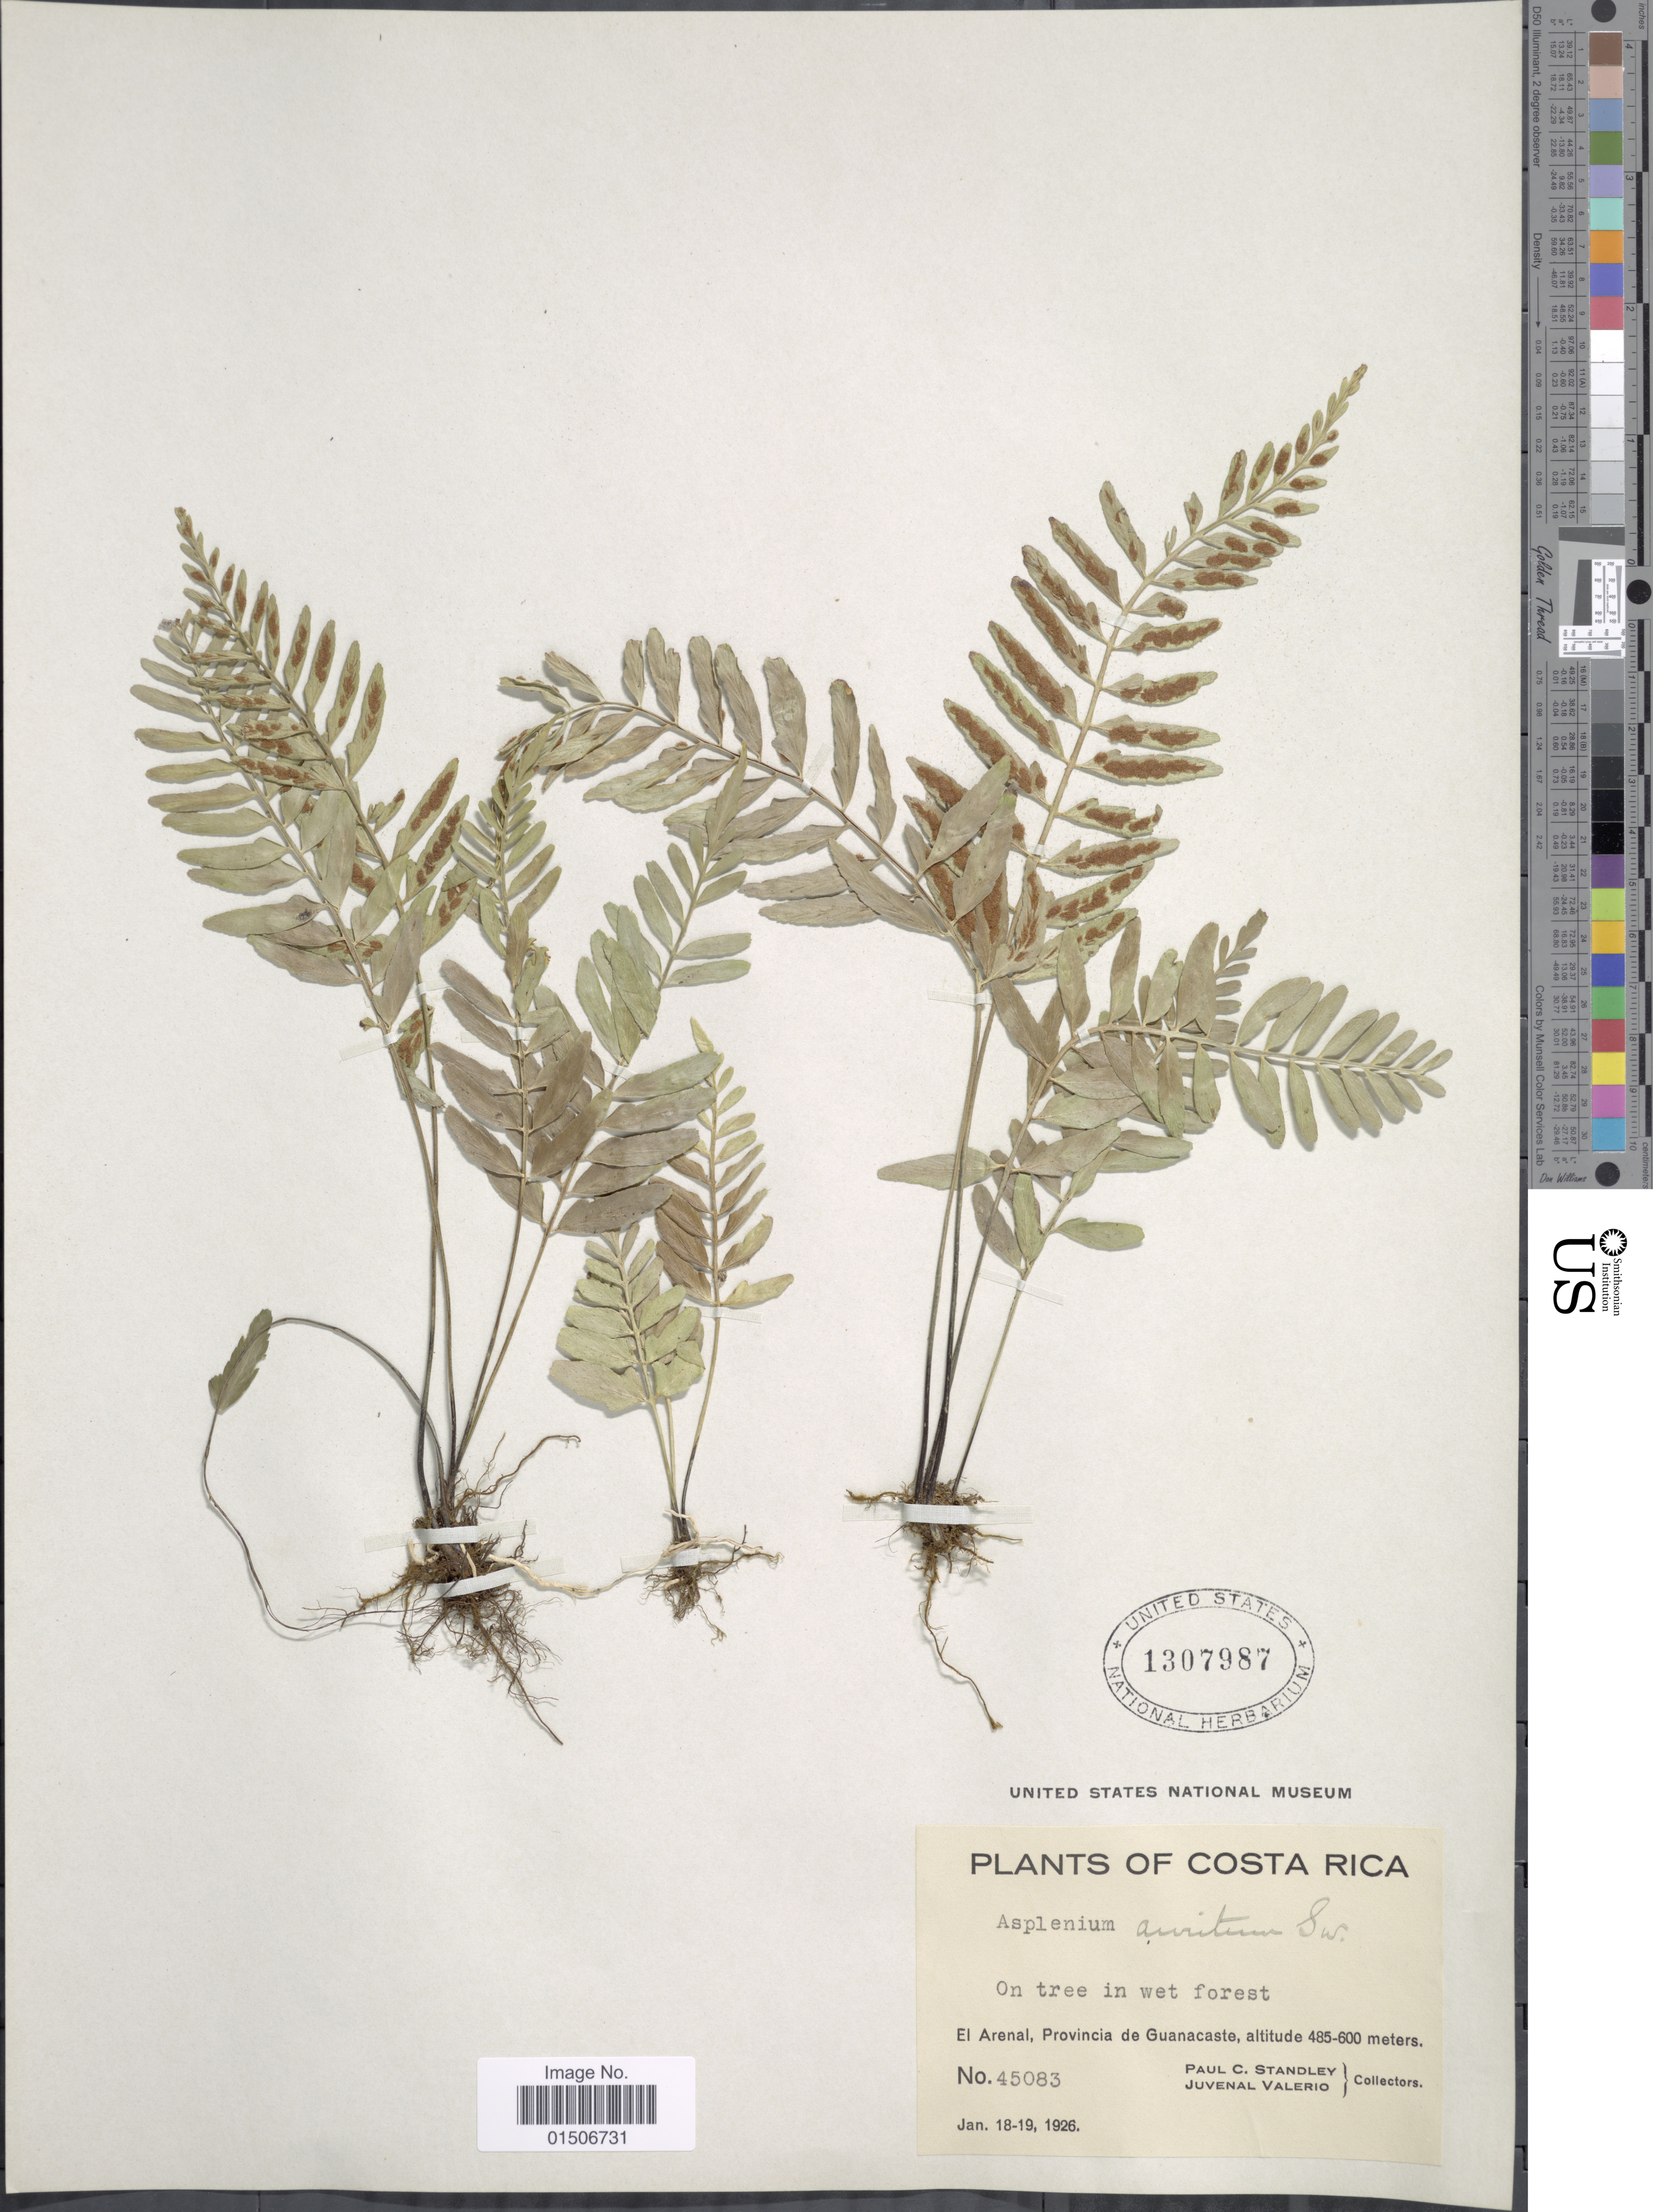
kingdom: Plantae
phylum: Tracheophyta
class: Polypodiopsida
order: Polypodiales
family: Aspleniaceae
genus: Asplenium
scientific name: Asplenium levyi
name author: E. Fourn.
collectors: P. C. Standley & J. Valerio R.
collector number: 45083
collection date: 1926-01-18/1926-01-19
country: Costa Rica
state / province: Guanacaste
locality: El Arenal, On tree in wet forest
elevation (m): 485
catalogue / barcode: US 1307987